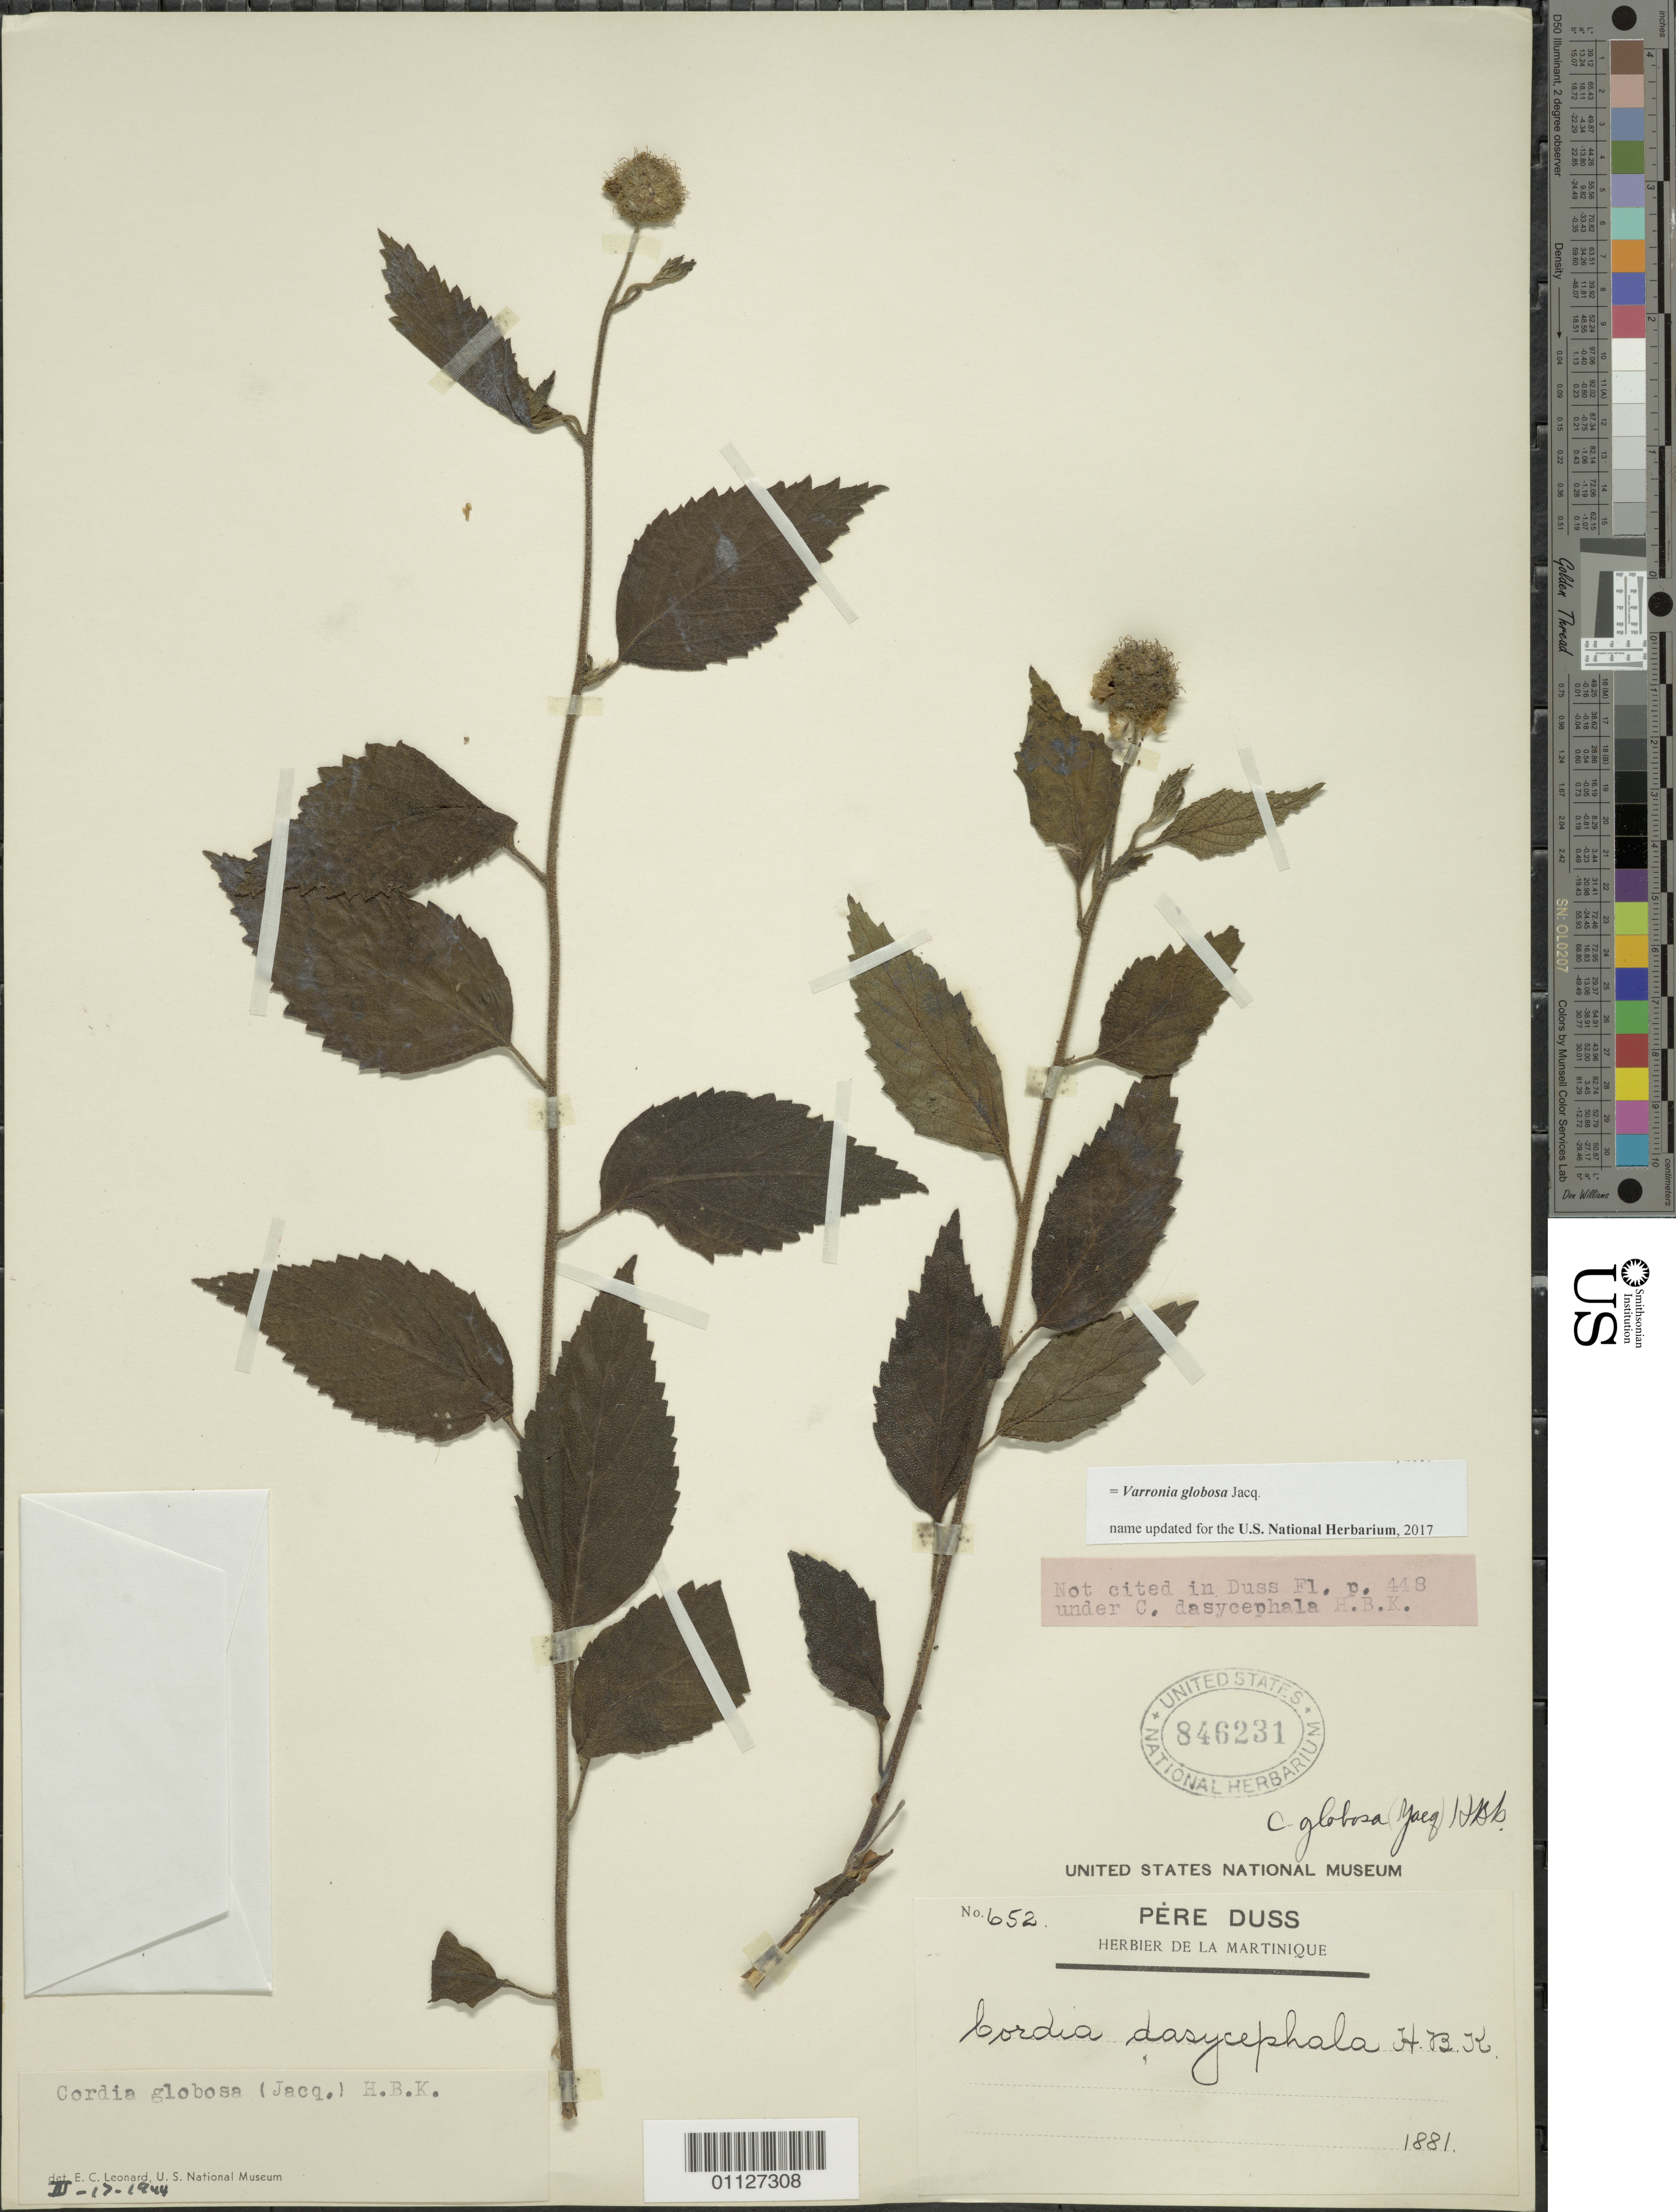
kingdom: Plantae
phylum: Tracheophyta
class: Magnoliopsida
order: Boraginales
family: Cordiaceae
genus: Varronia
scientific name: Varronia globosa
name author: Jacq.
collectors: Herbier de la Martinique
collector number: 652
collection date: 1881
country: Martinique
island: Martinique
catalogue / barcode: US 846231